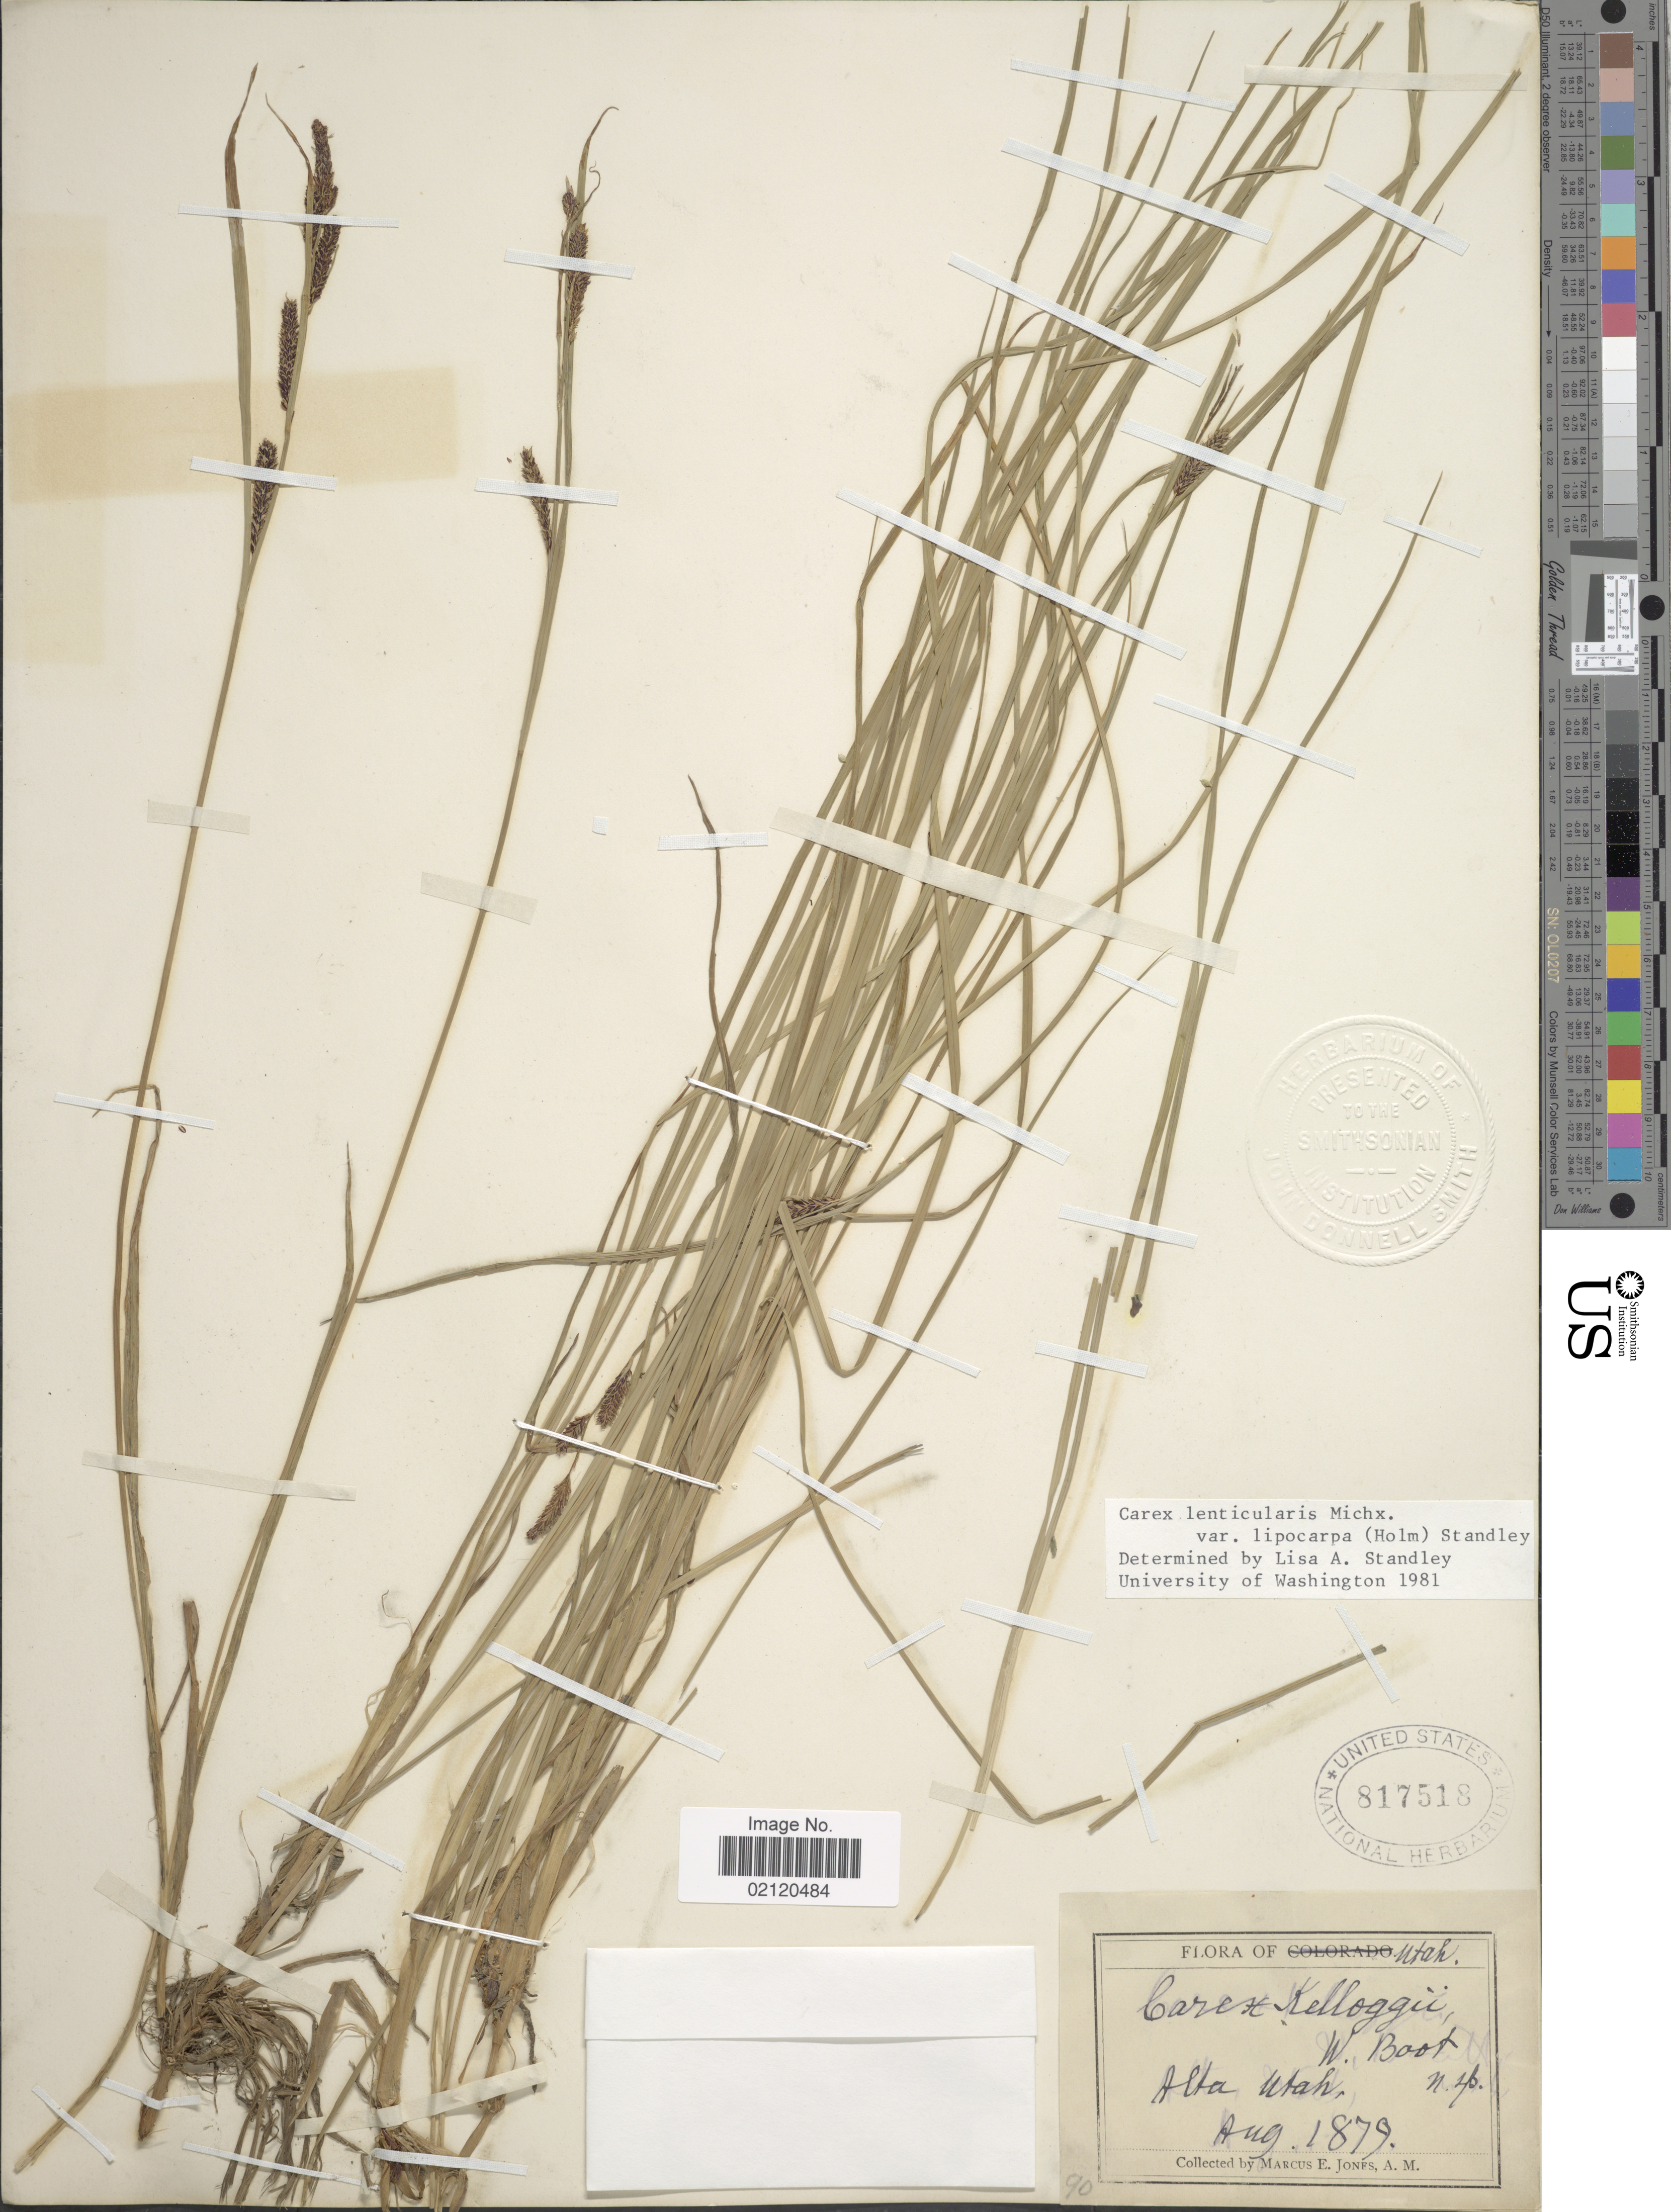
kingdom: Plantae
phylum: Tracheophyta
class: Liliopsida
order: Poales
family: Cyperaceae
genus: Carex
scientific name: Carex kelloggii var. kelloggii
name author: W. Boott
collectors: M. E. Jones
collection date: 1879-08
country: United States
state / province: Utah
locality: Alta Utah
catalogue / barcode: US 817518